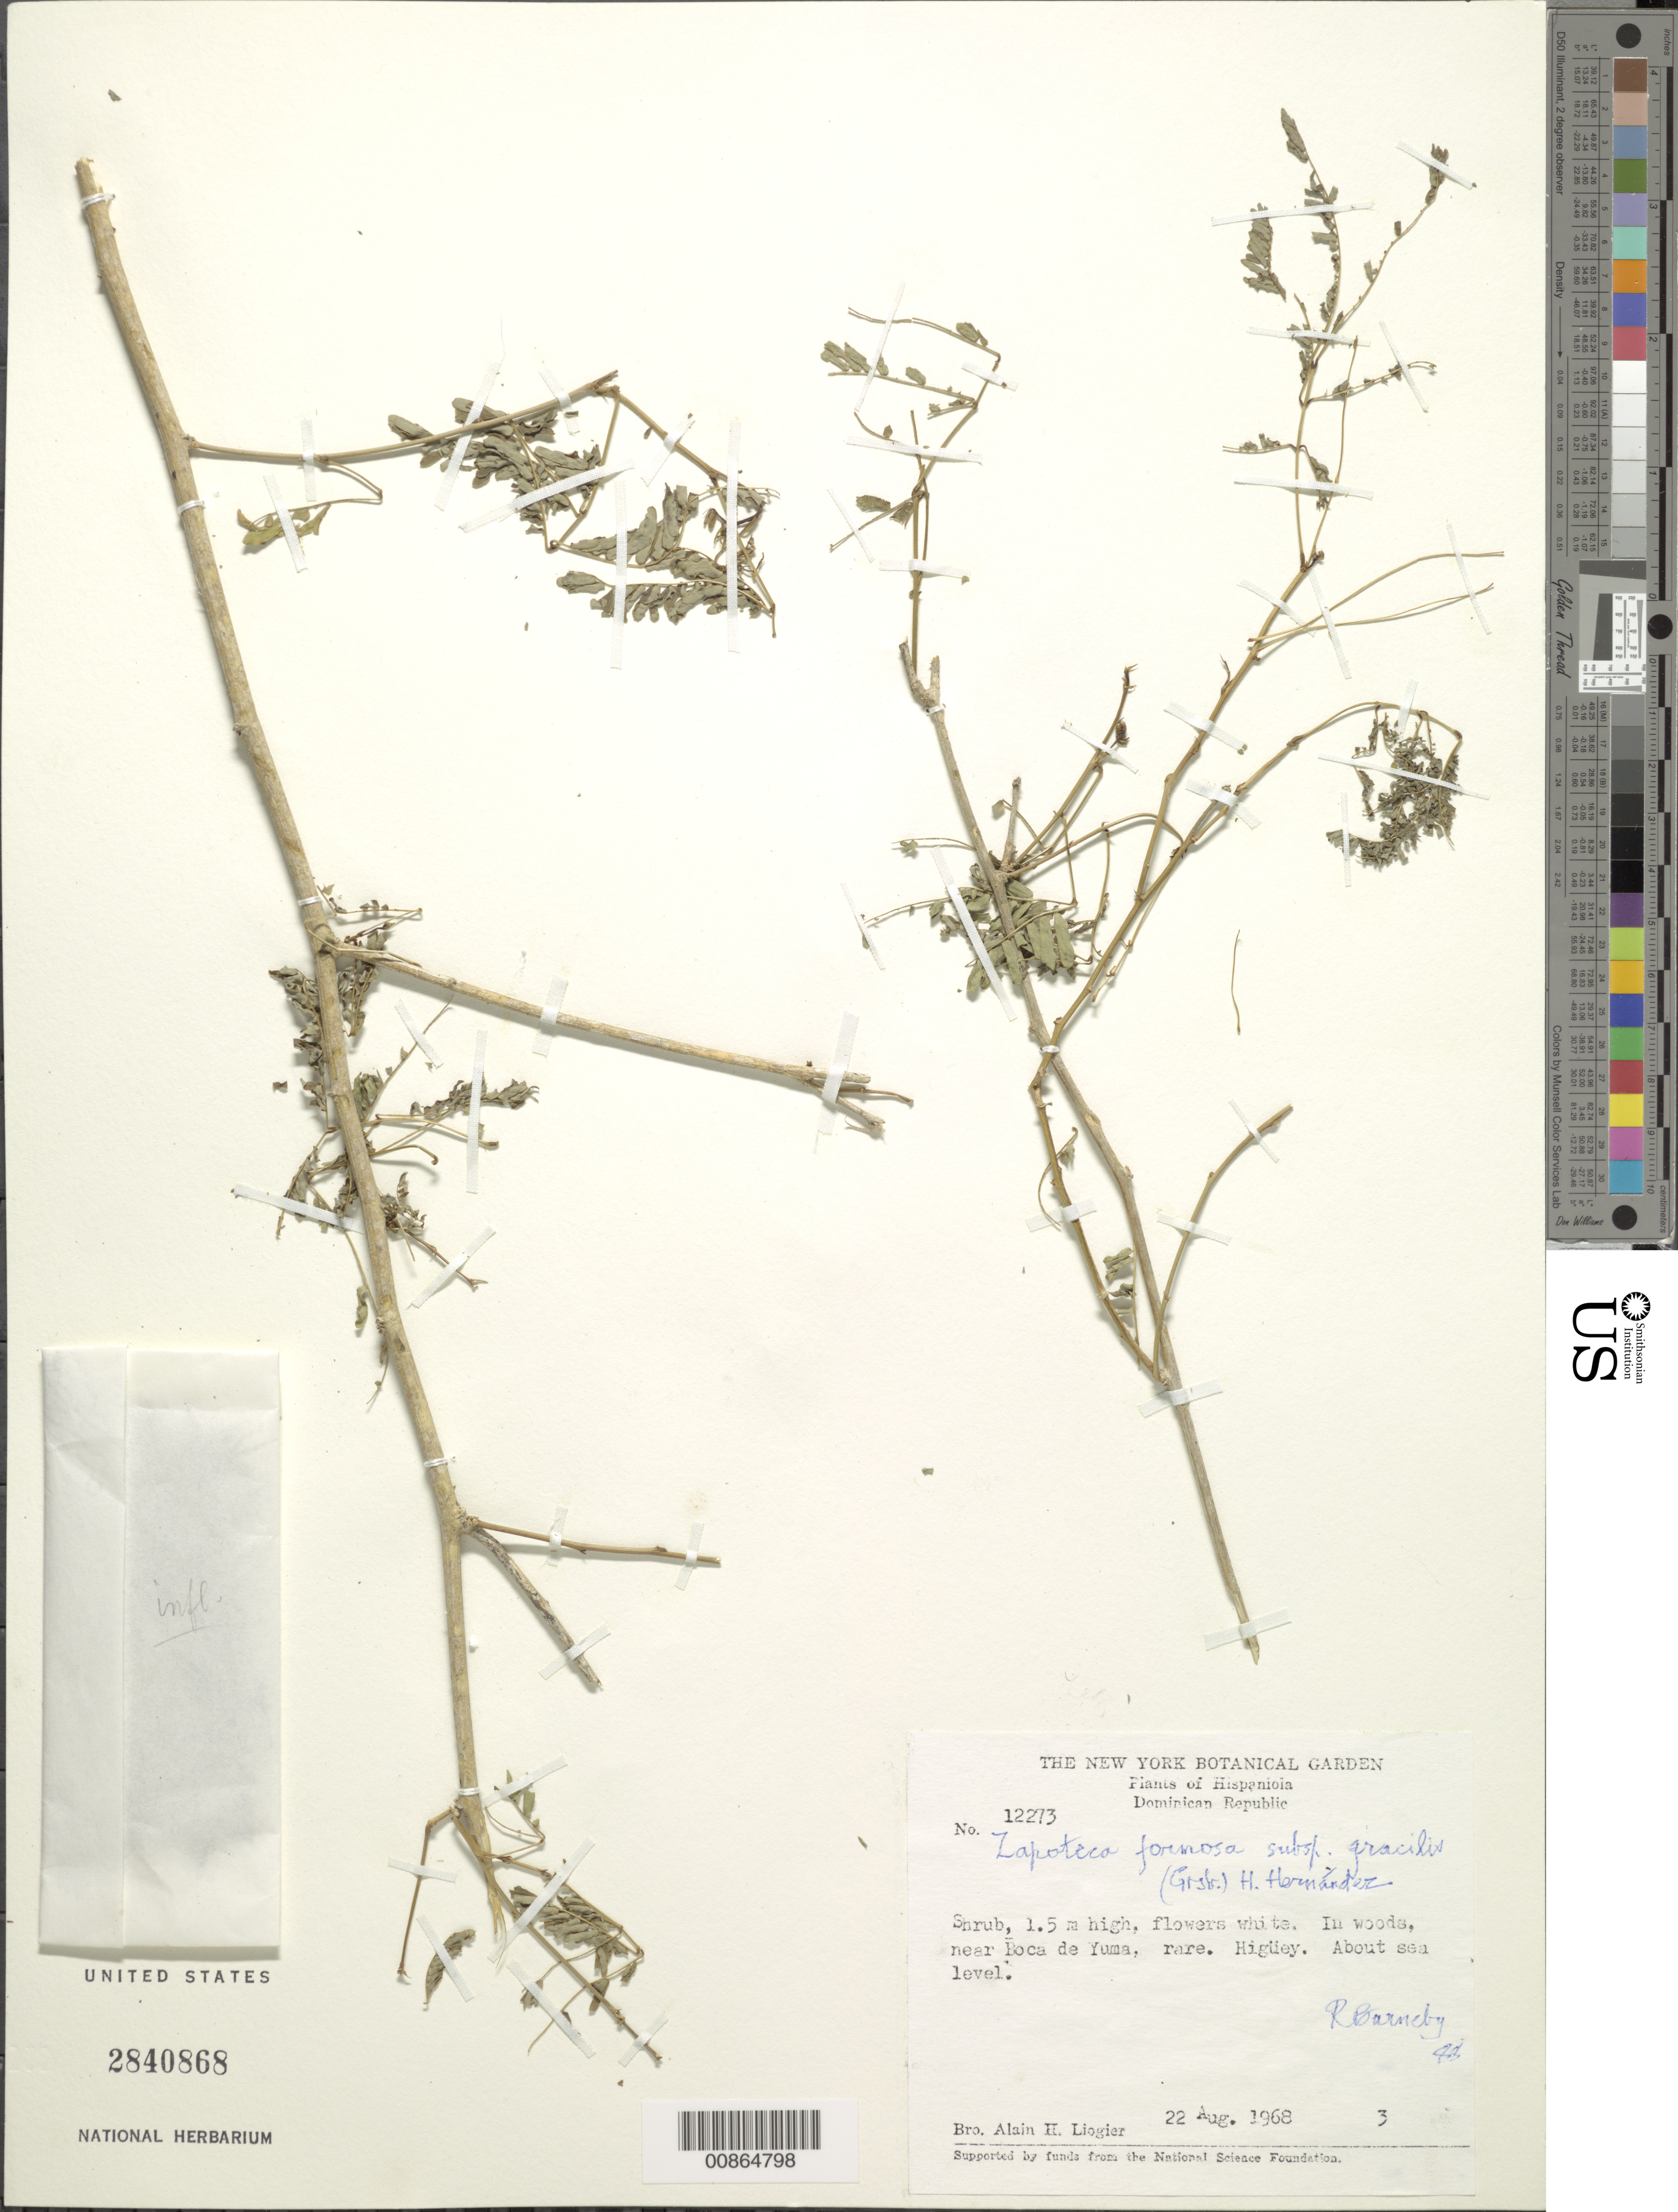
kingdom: Plantae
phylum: Tracheophyta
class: Magnoliopsida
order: Fabales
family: Fabaceae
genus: Zapoteca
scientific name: Zapoteca formosa subsp. gracilis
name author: (Griseb.) H.M. Hern.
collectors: A. H. Liogier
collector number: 12273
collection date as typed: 22 Aug 1968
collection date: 1968-08-22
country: Dominican Republic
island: Hispaniola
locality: Near Boca de Yuma, Higüey.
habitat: In woods.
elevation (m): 0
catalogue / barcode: US 2840868